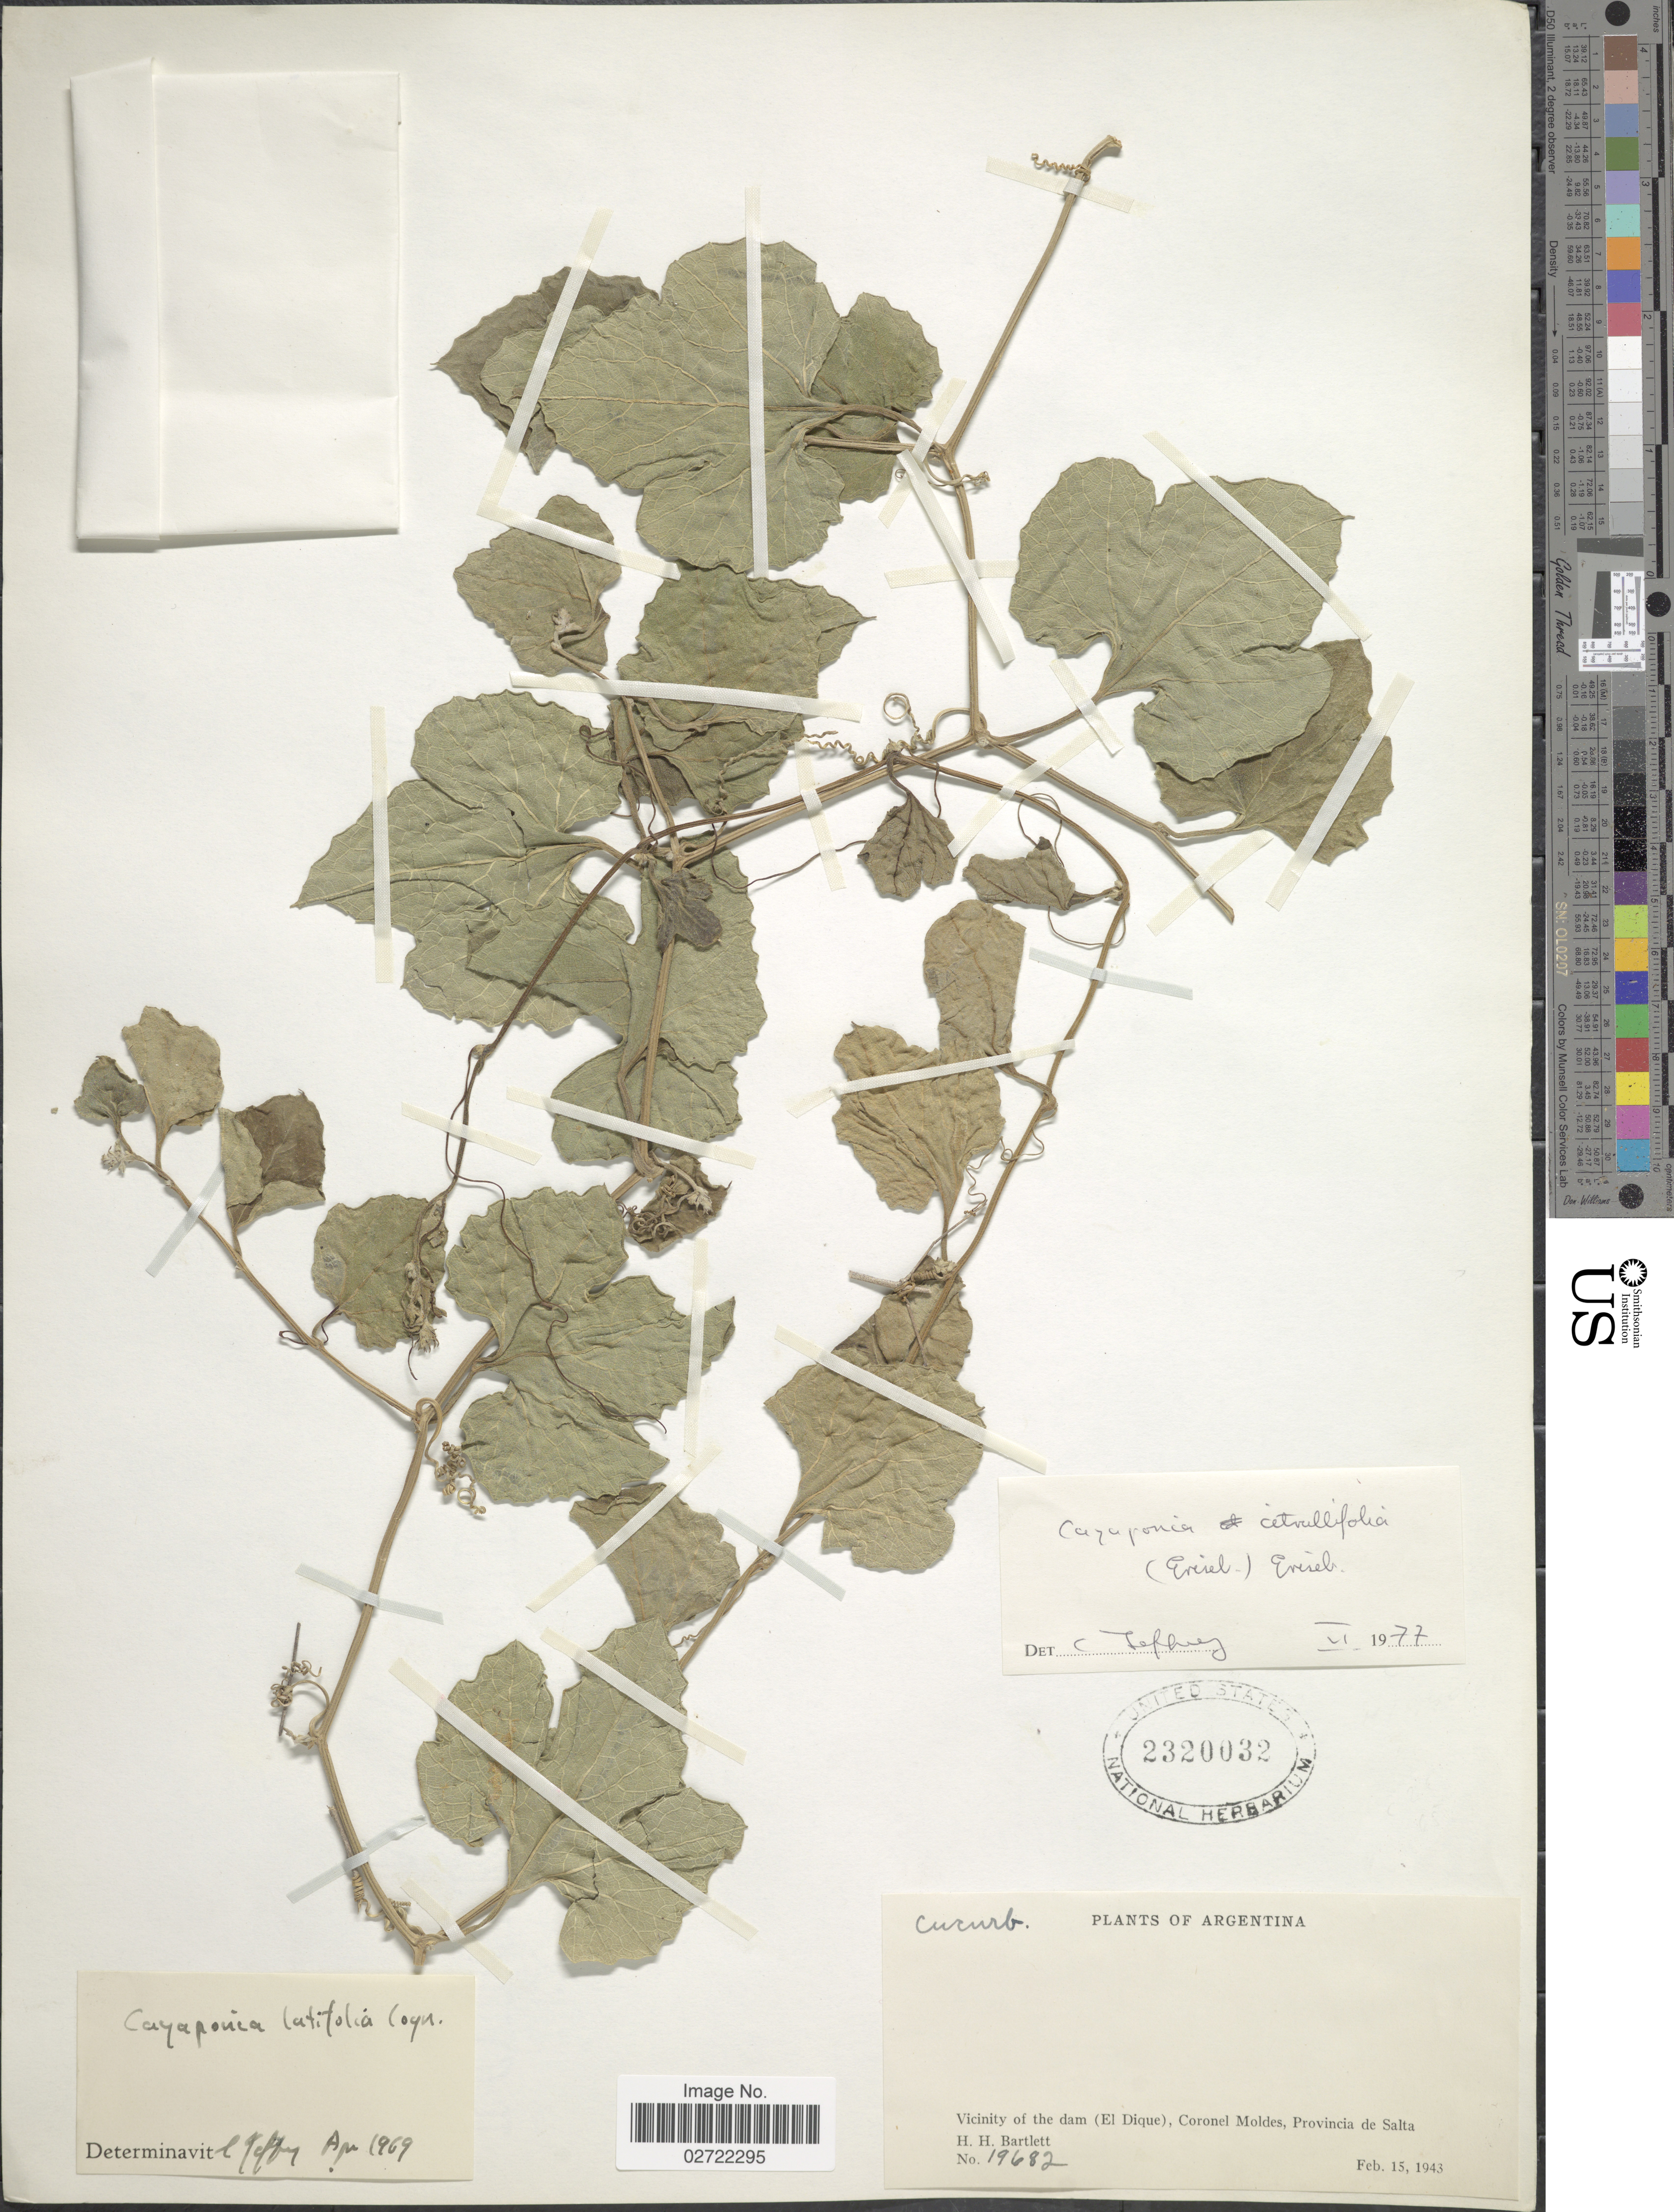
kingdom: Plantae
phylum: Tracheophyta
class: Magnoliopsida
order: Cucurbitales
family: Cucurbitaceae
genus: Cayaponia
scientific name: Cayaponia citrullifolia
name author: (Griseb.) Cogn.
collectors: H. H. Bartlett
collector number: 19682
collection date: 1943-02-15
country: Argentina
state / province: Salta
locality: Vicinity of the dam (El Dique), Coronel Moldes.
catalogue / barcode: US 2320032